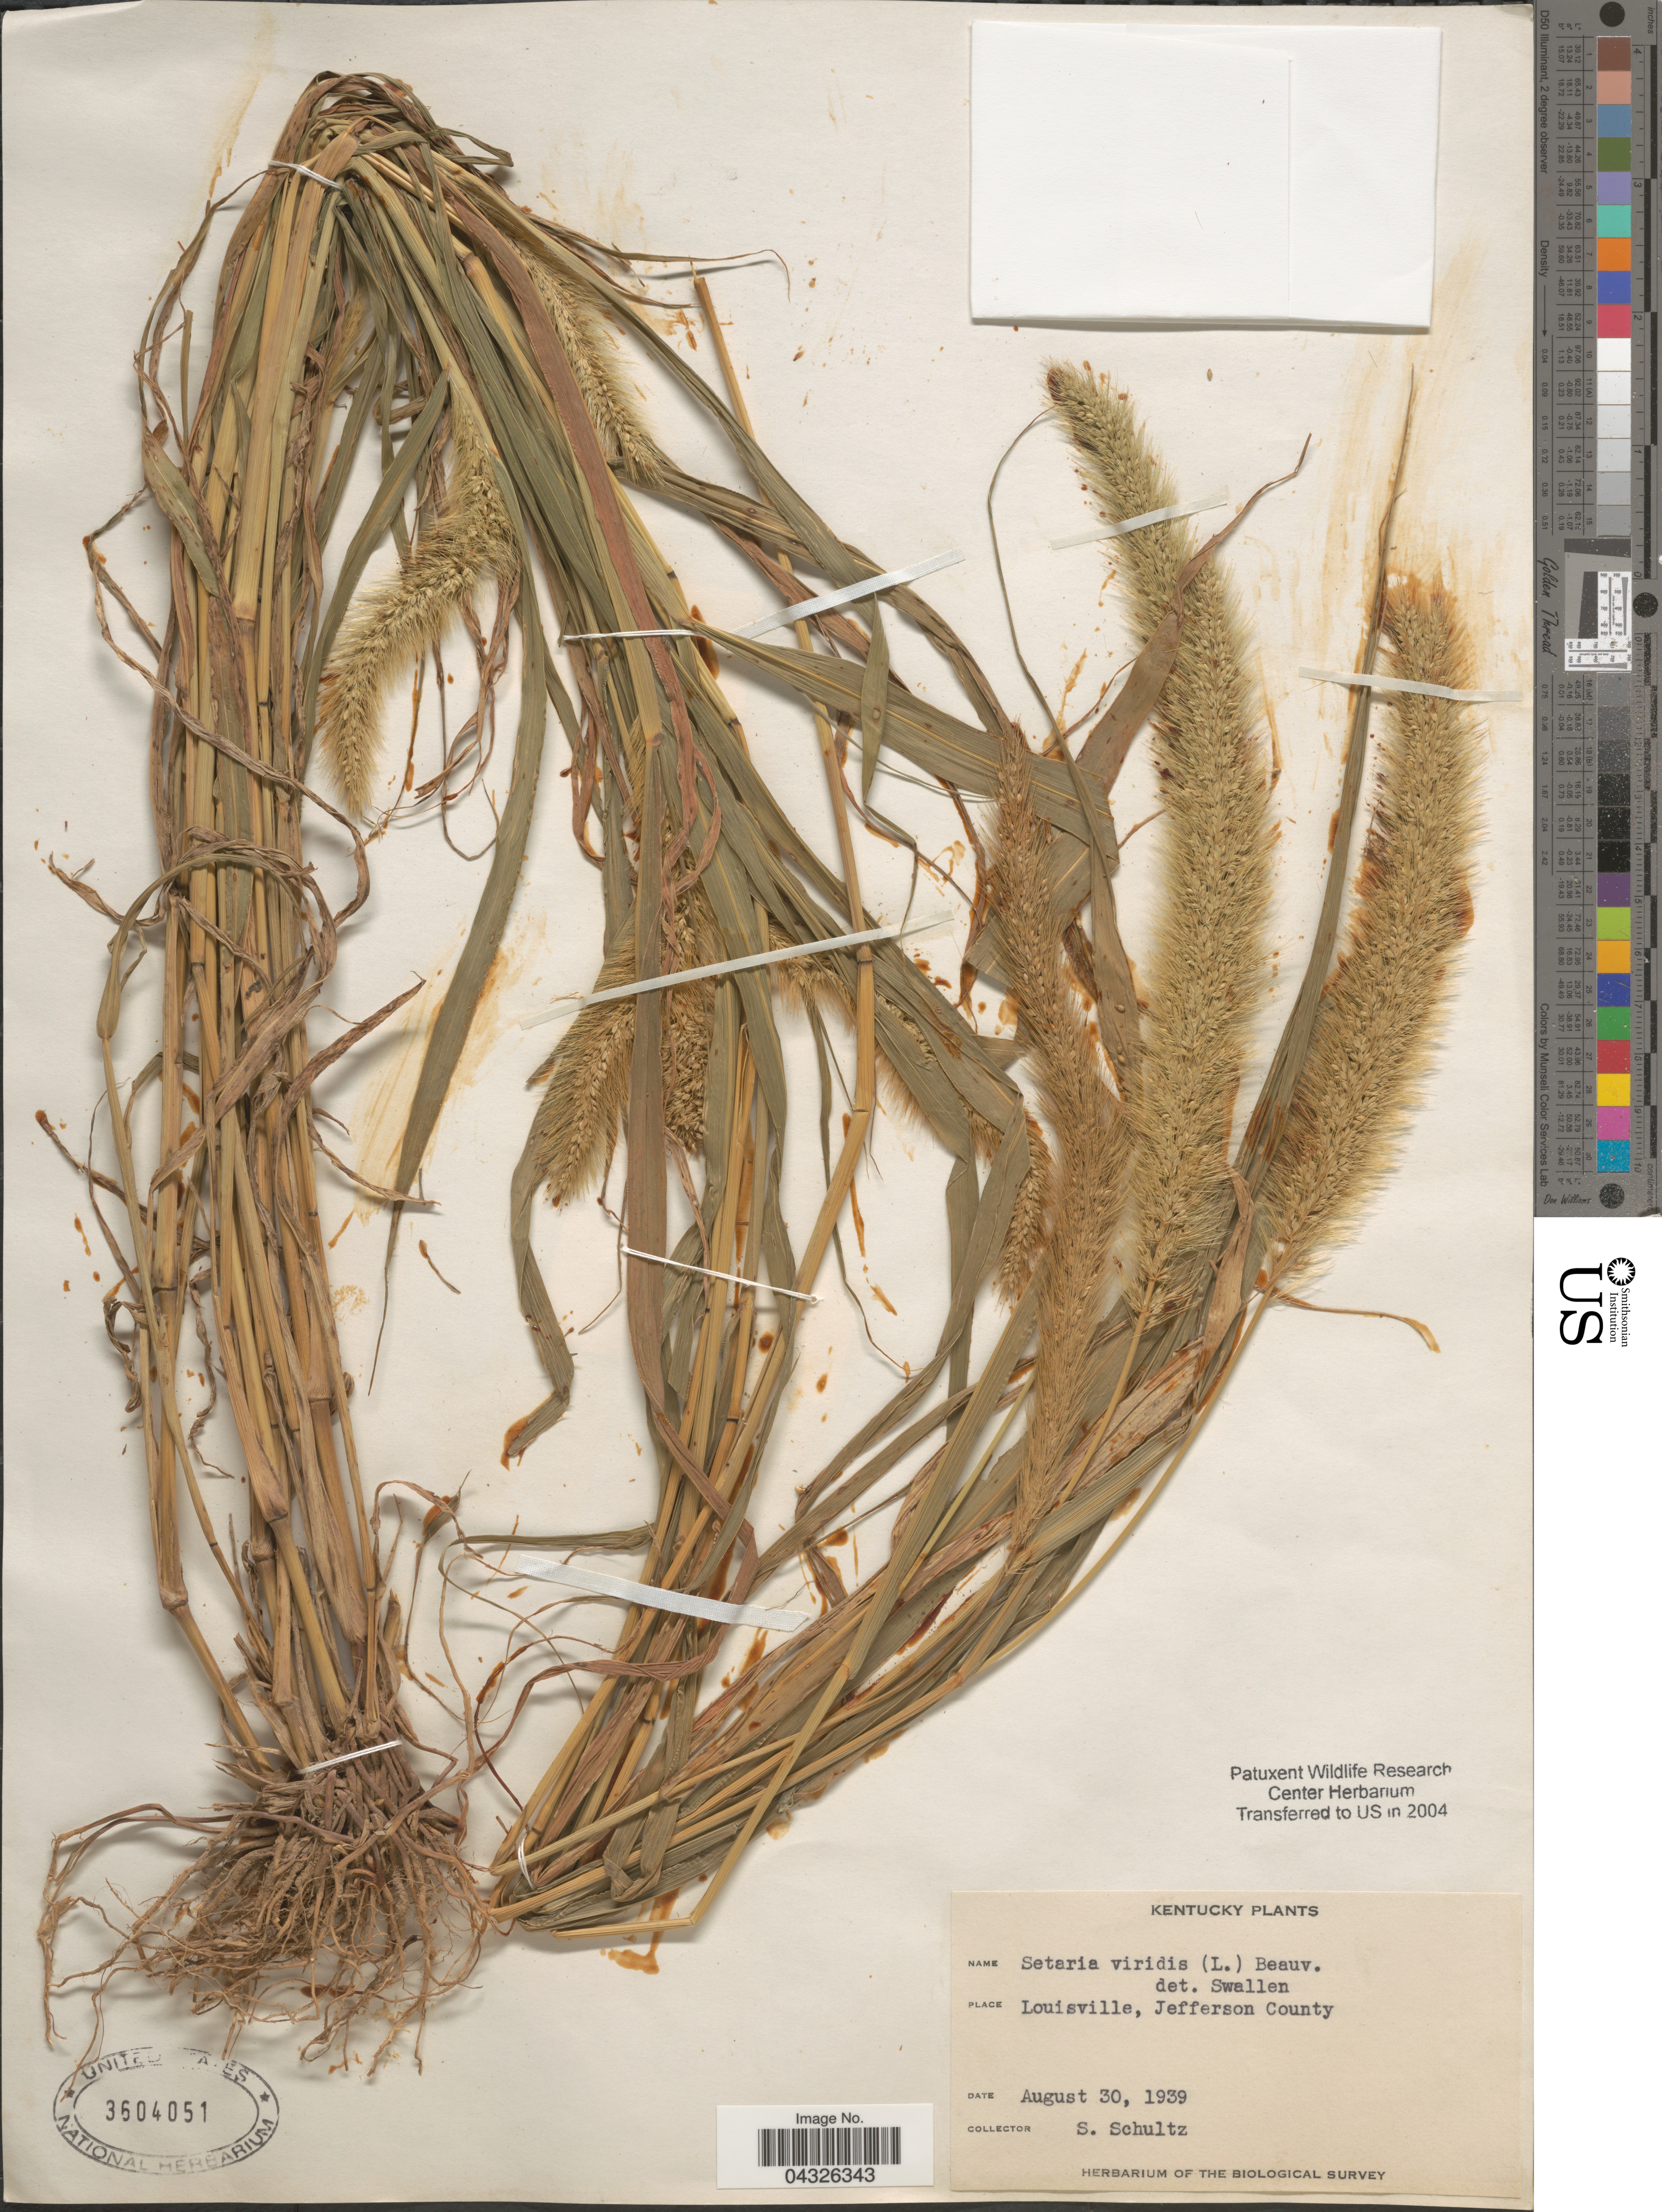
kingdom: Plantae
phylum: Tracheophyta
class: Liliopsida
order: Poales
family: Poaceae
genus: Setaria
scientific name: Setaria viridis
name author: (L.) P. Beauv.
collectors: S. Schultz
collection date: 1939-08-30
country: United States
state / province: Kentucky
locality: Louisville, Jefferson County. The Biological Survey.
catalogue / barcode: US 3604051